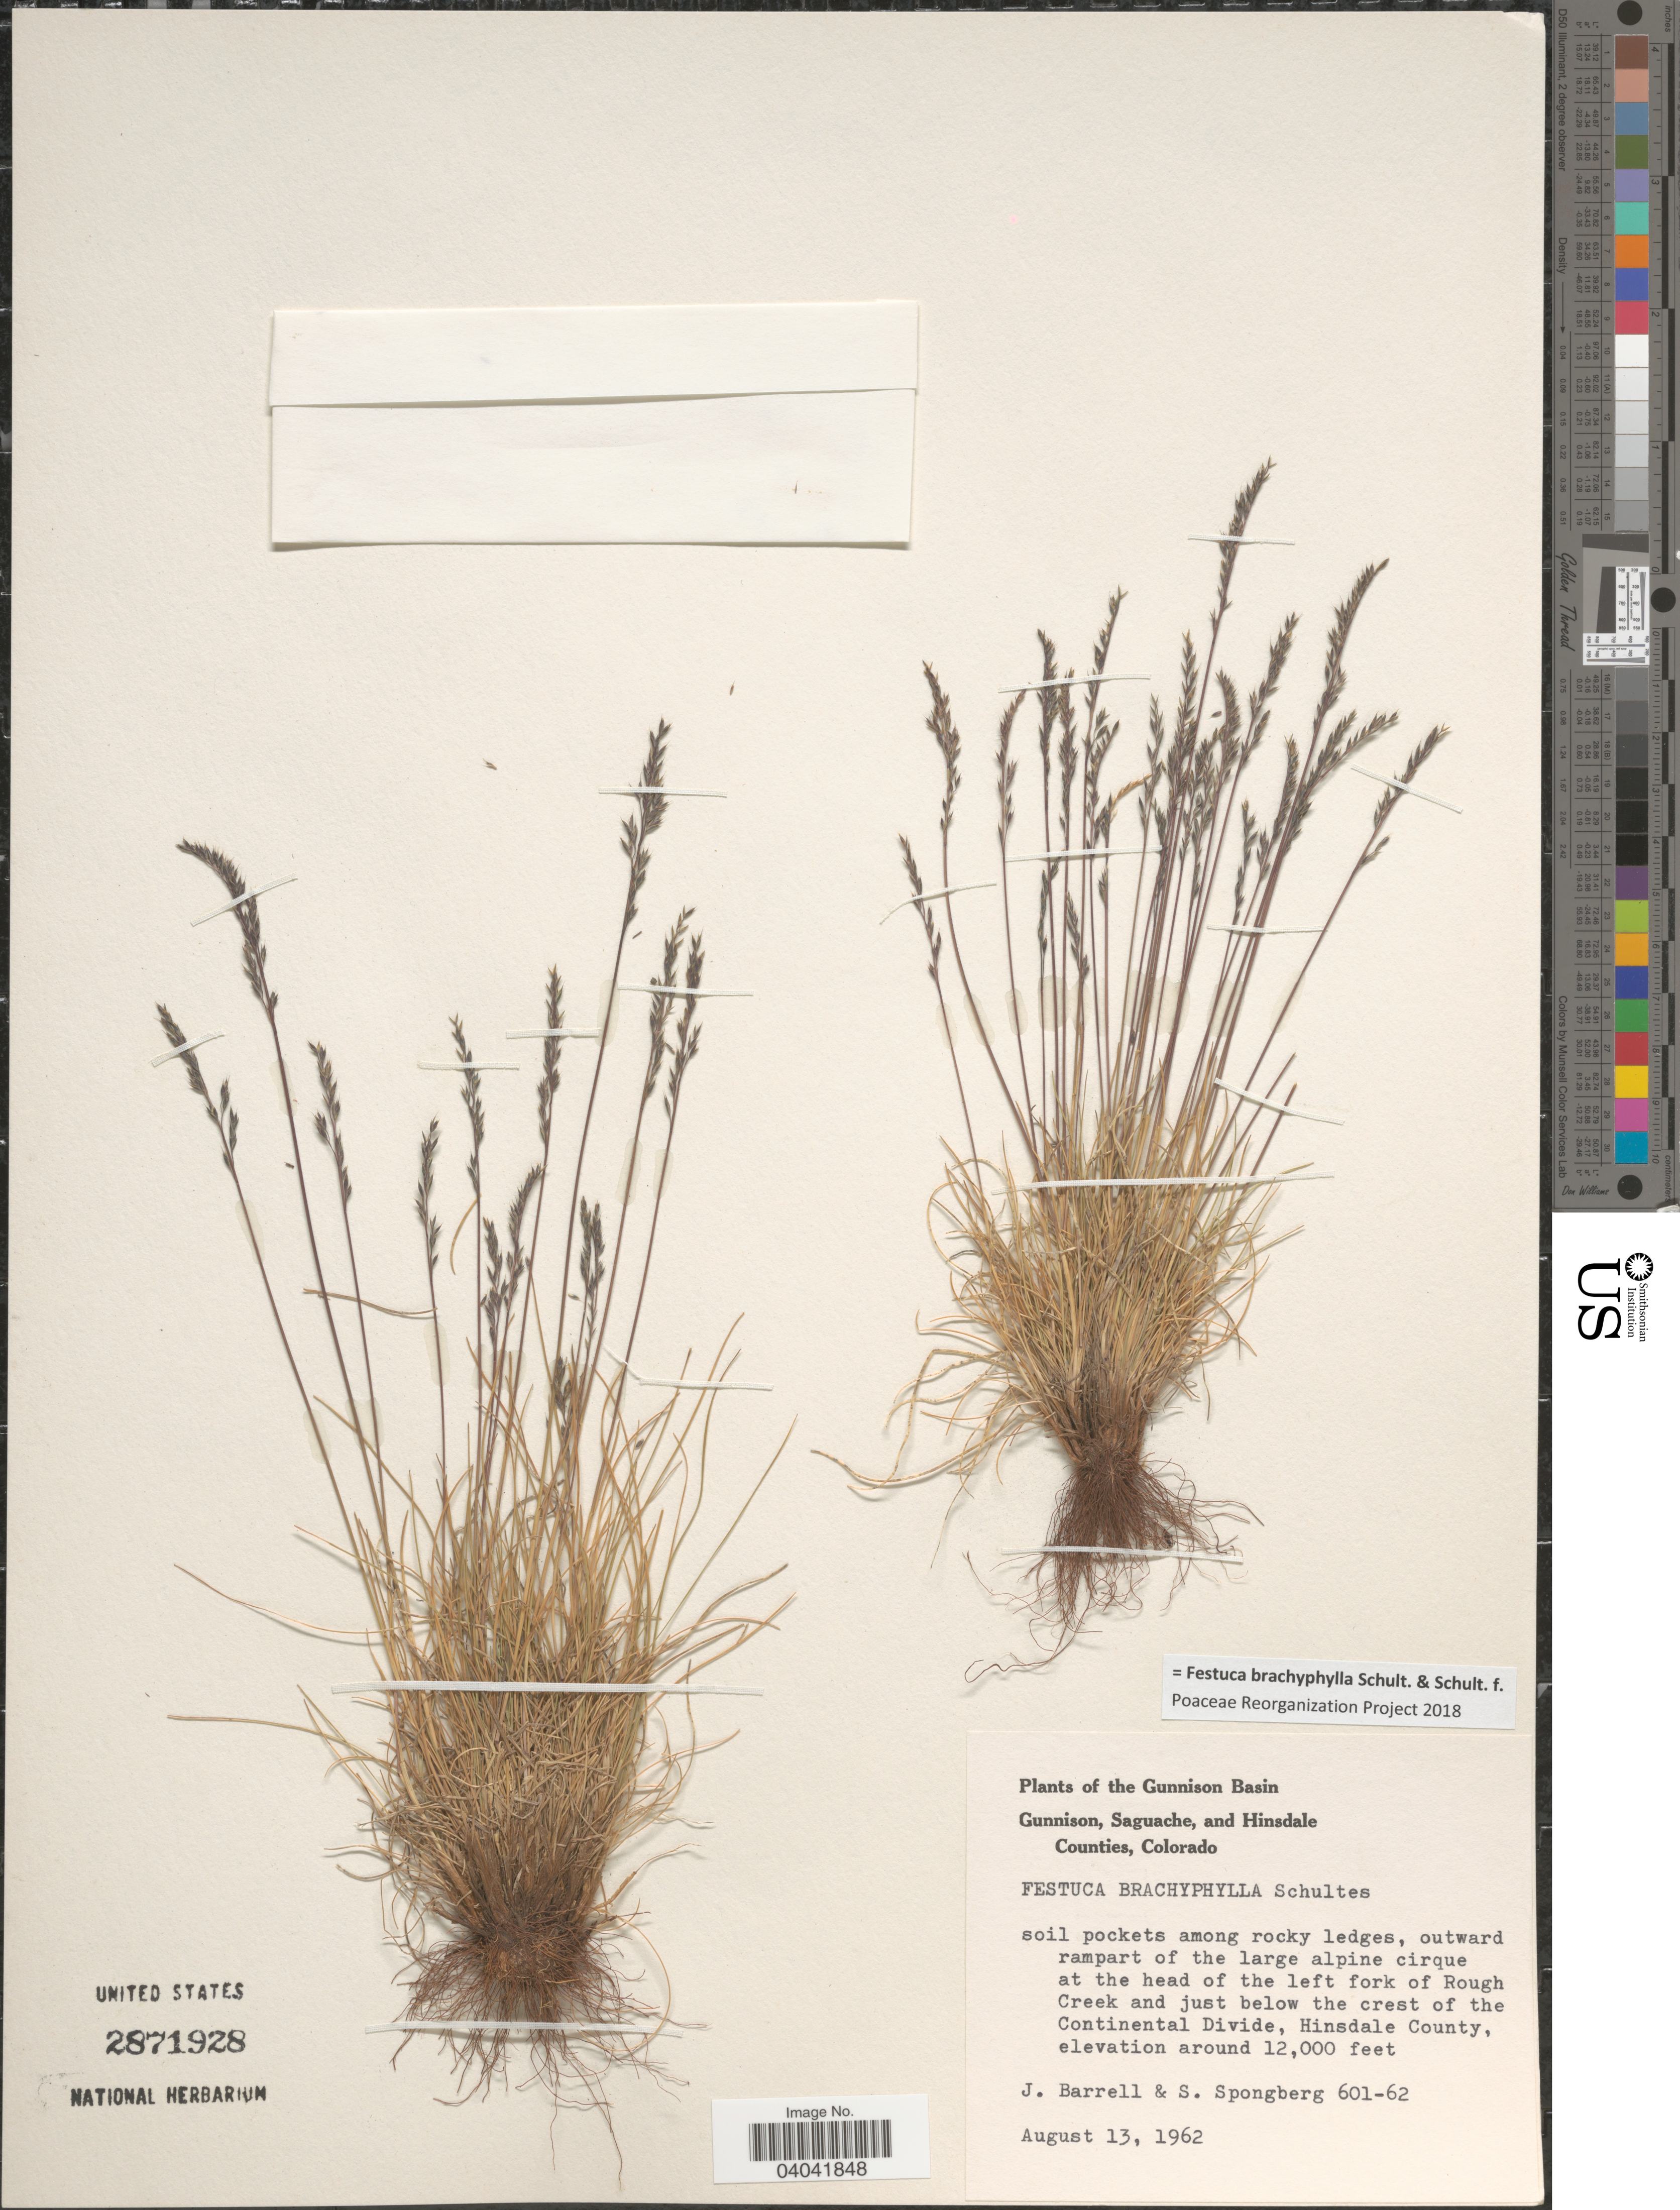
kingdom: Plantae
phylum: Tracheophyta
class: Liliopsida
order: Poales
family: Poaceae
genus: Festuca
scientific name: Festuca brachyphylla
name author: Schult. & Schult. f.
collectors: J. Barrell & S. A.Spongberg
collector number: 601-62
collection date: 1962-08-13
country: United States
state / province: Colorado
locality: The Gunnison Basin. At the head of the left fork of Rough Creek and just below the crest of the Continental Divide, Hinsdale County.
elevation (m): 3658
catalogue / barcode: US 2871928